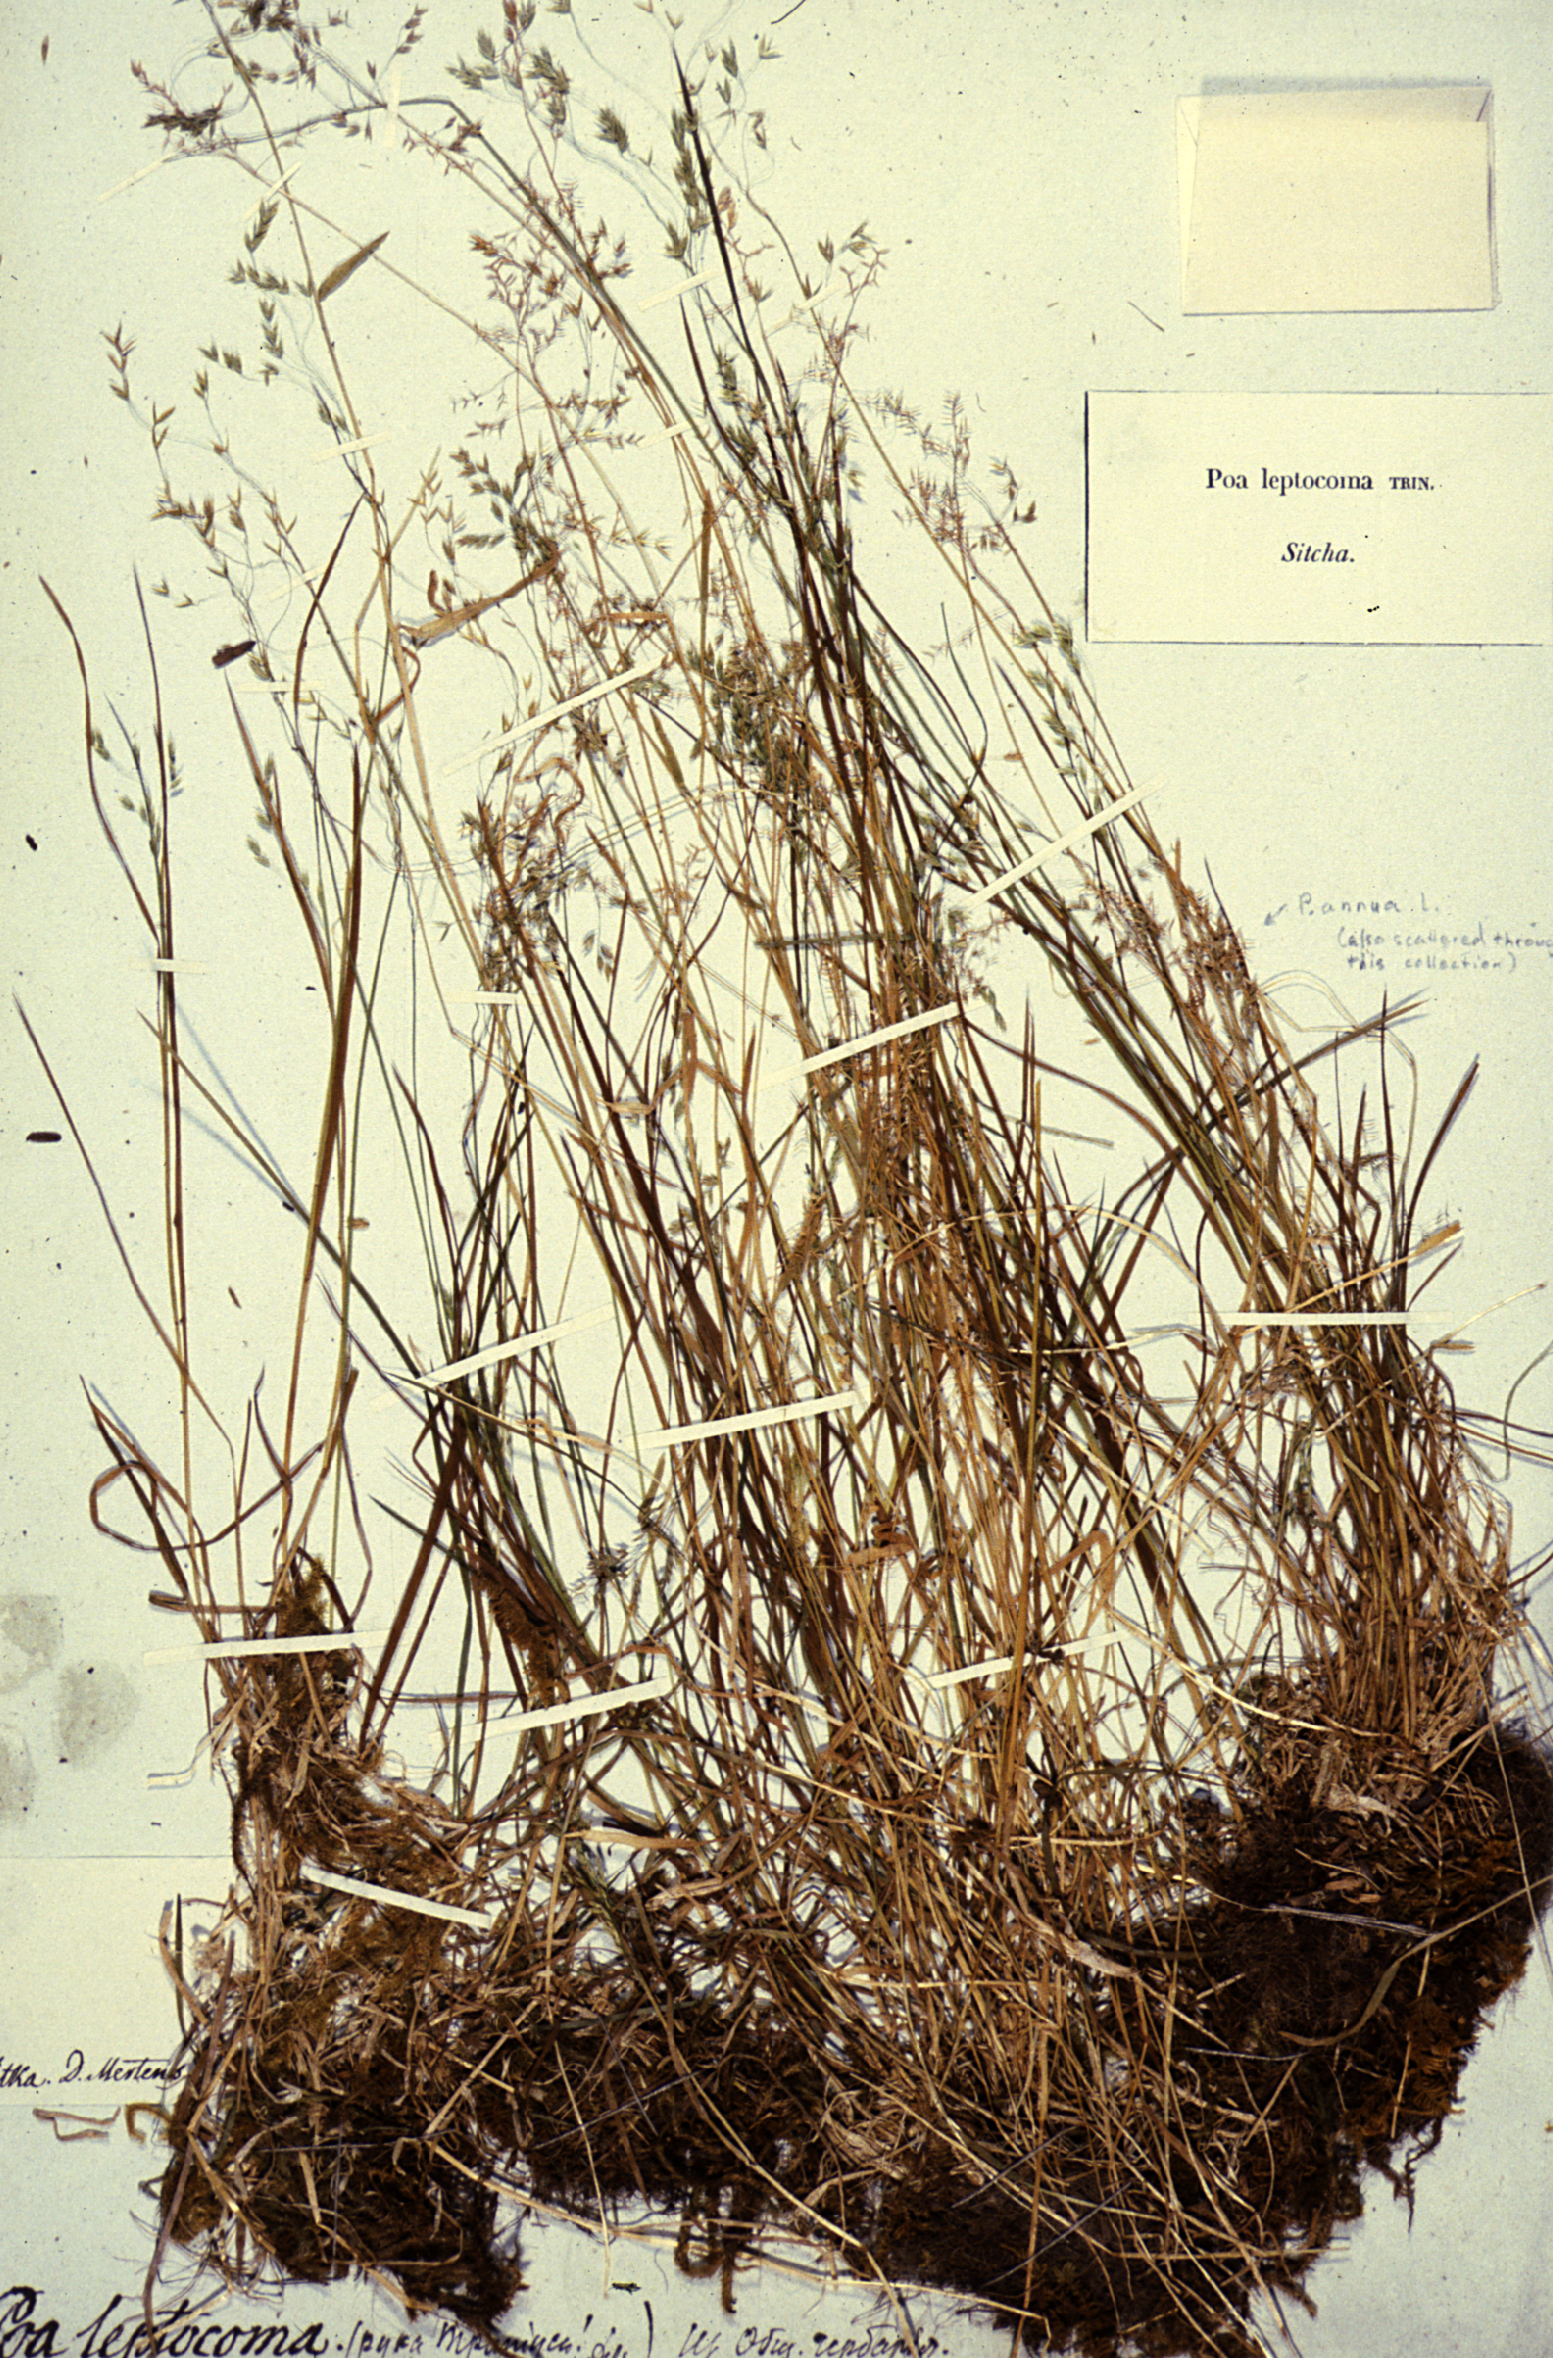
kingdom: Plantae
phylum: Tracheophyta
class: Liliopsida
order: Poales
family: Poaceae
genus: Poa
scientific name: Poa leptocoma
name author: Trin.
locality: USA, Alaska